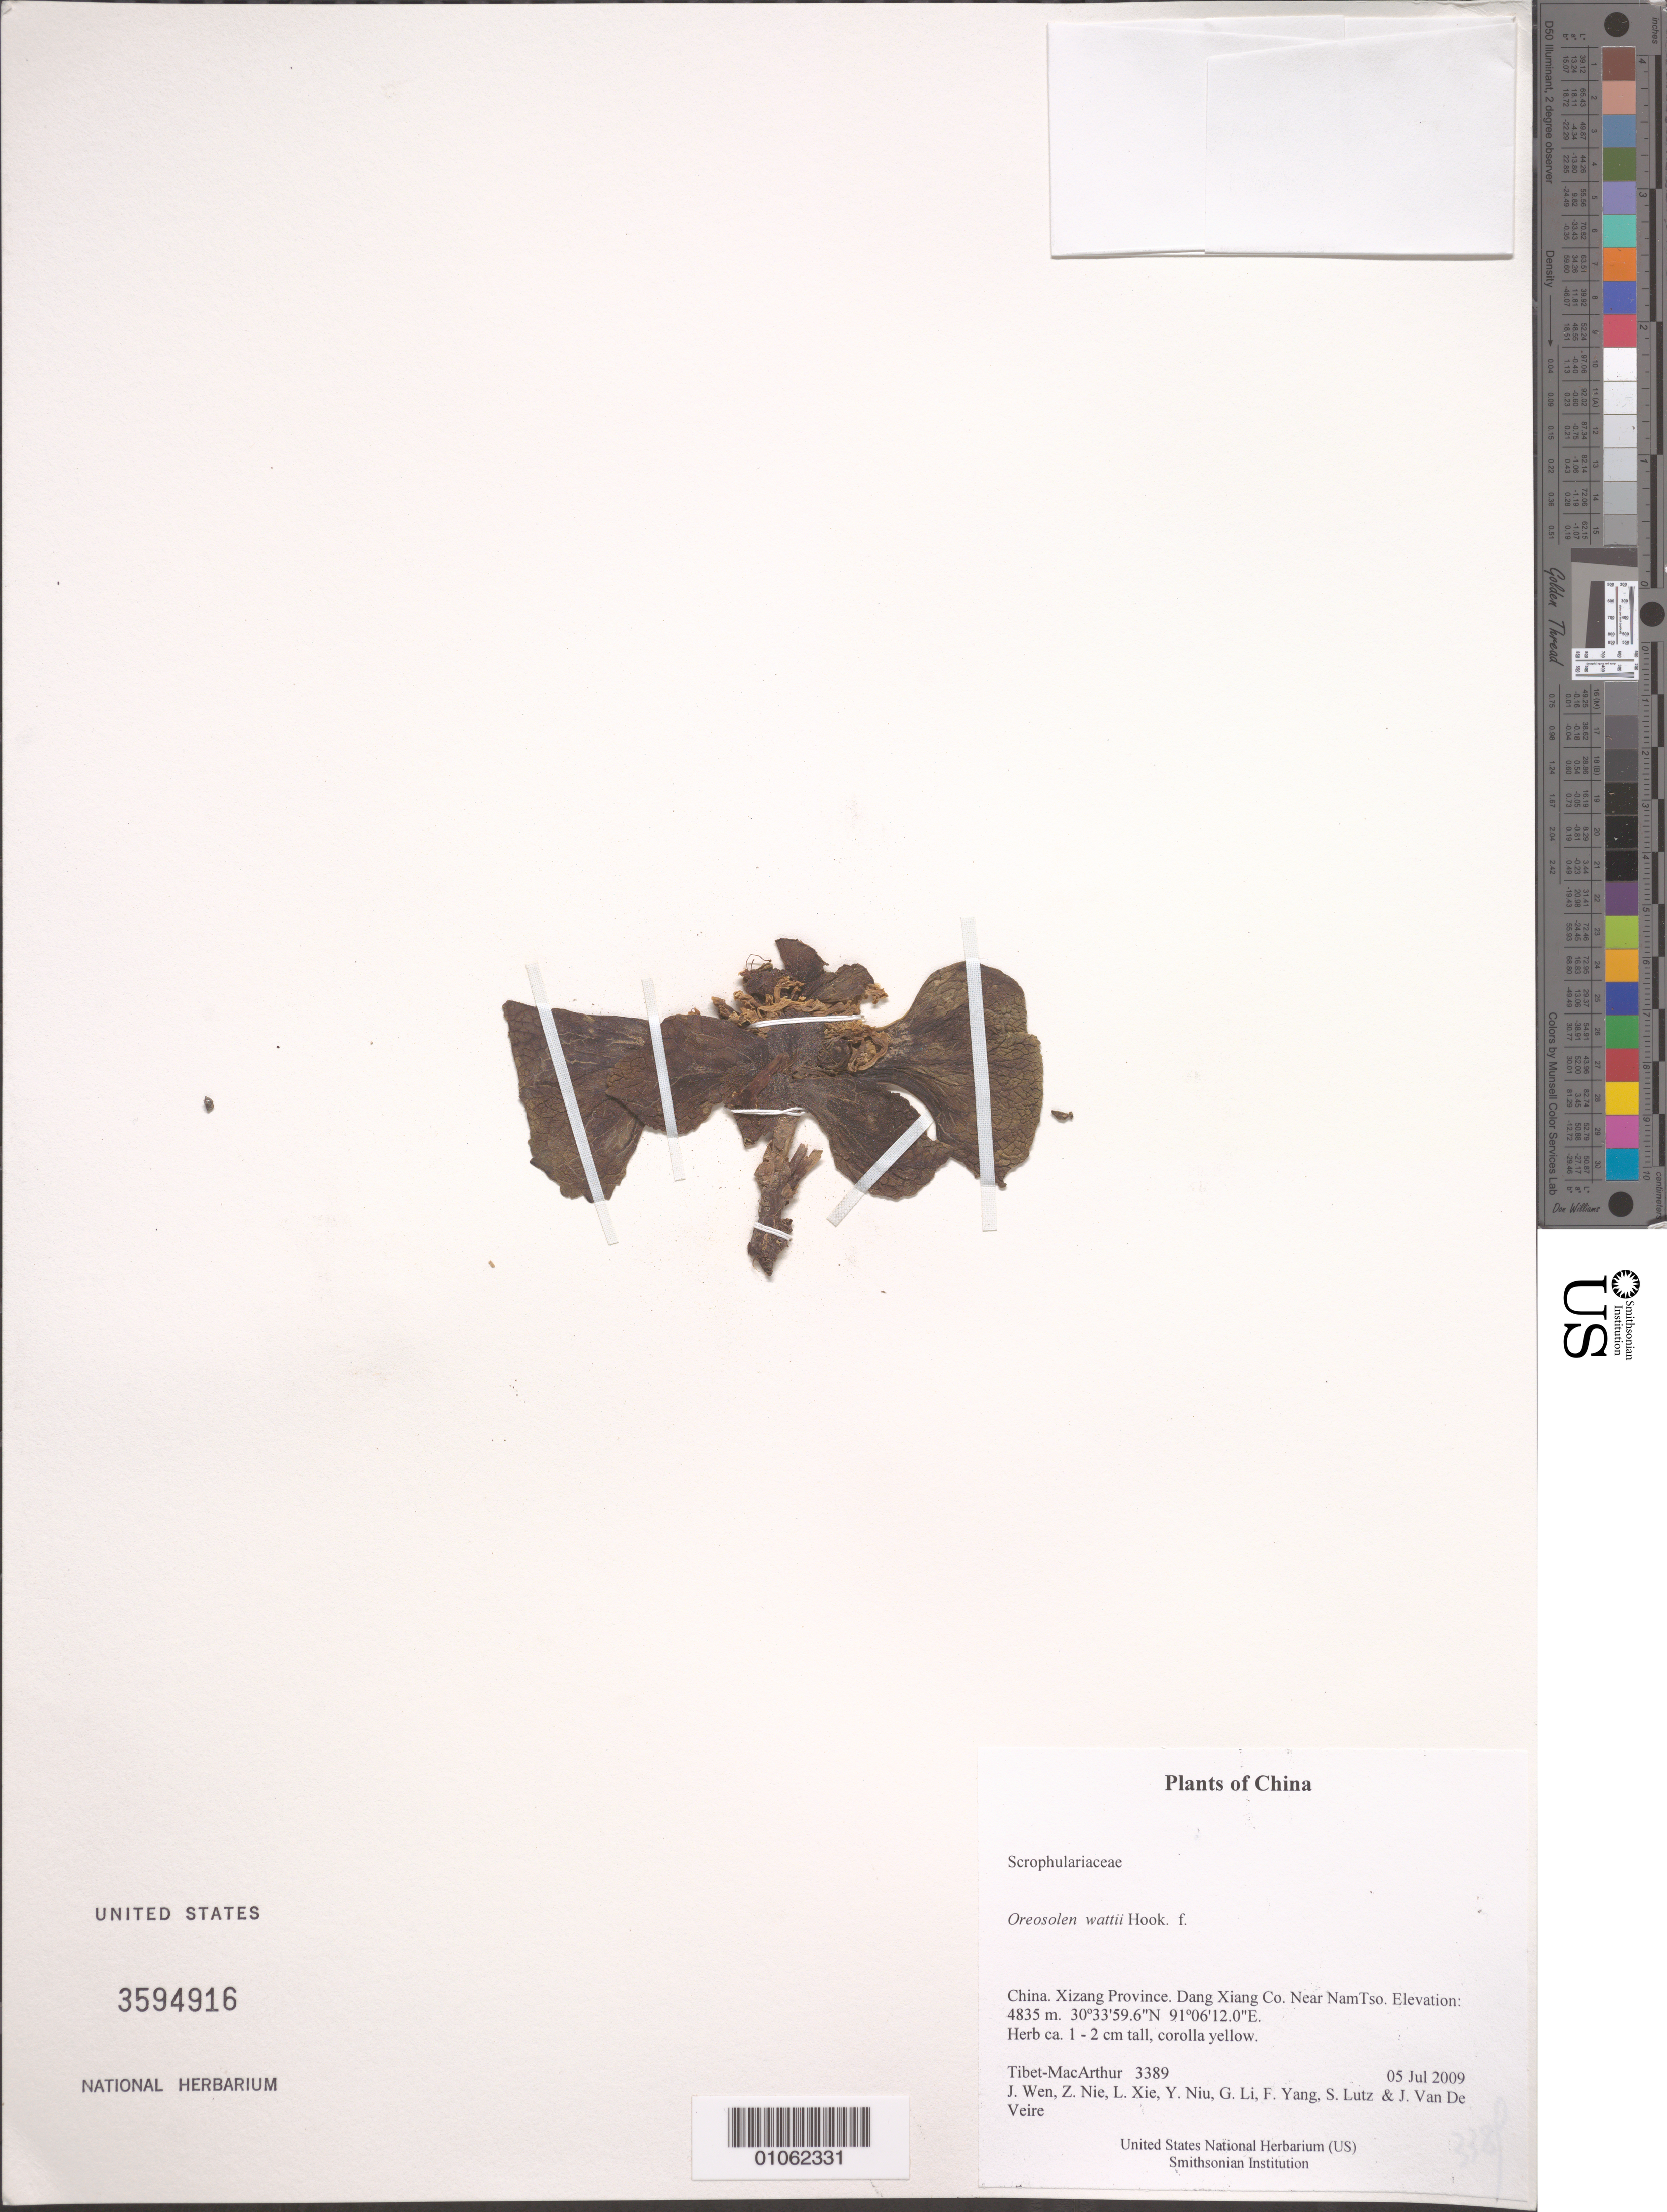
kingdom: Plantae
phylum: Tracheophyta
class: Magnoliopsida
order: Lamiales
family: Scrophulariaceae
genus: Oreosolen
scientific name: Oreosolen wattii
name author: Hook. f.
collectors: Tibet-MacArthur, J. Wen, Z. Nie, L. Xie, Y. Niu, G. Li, F. Yang, S. Lutz & J. Van De Veire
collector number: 3389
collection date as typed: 05 Jul 2009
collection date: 2009-07-05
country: China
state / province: Xizang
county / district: Dang Xiang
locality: Near NamTso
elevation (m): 4835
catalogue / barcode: US 3594916